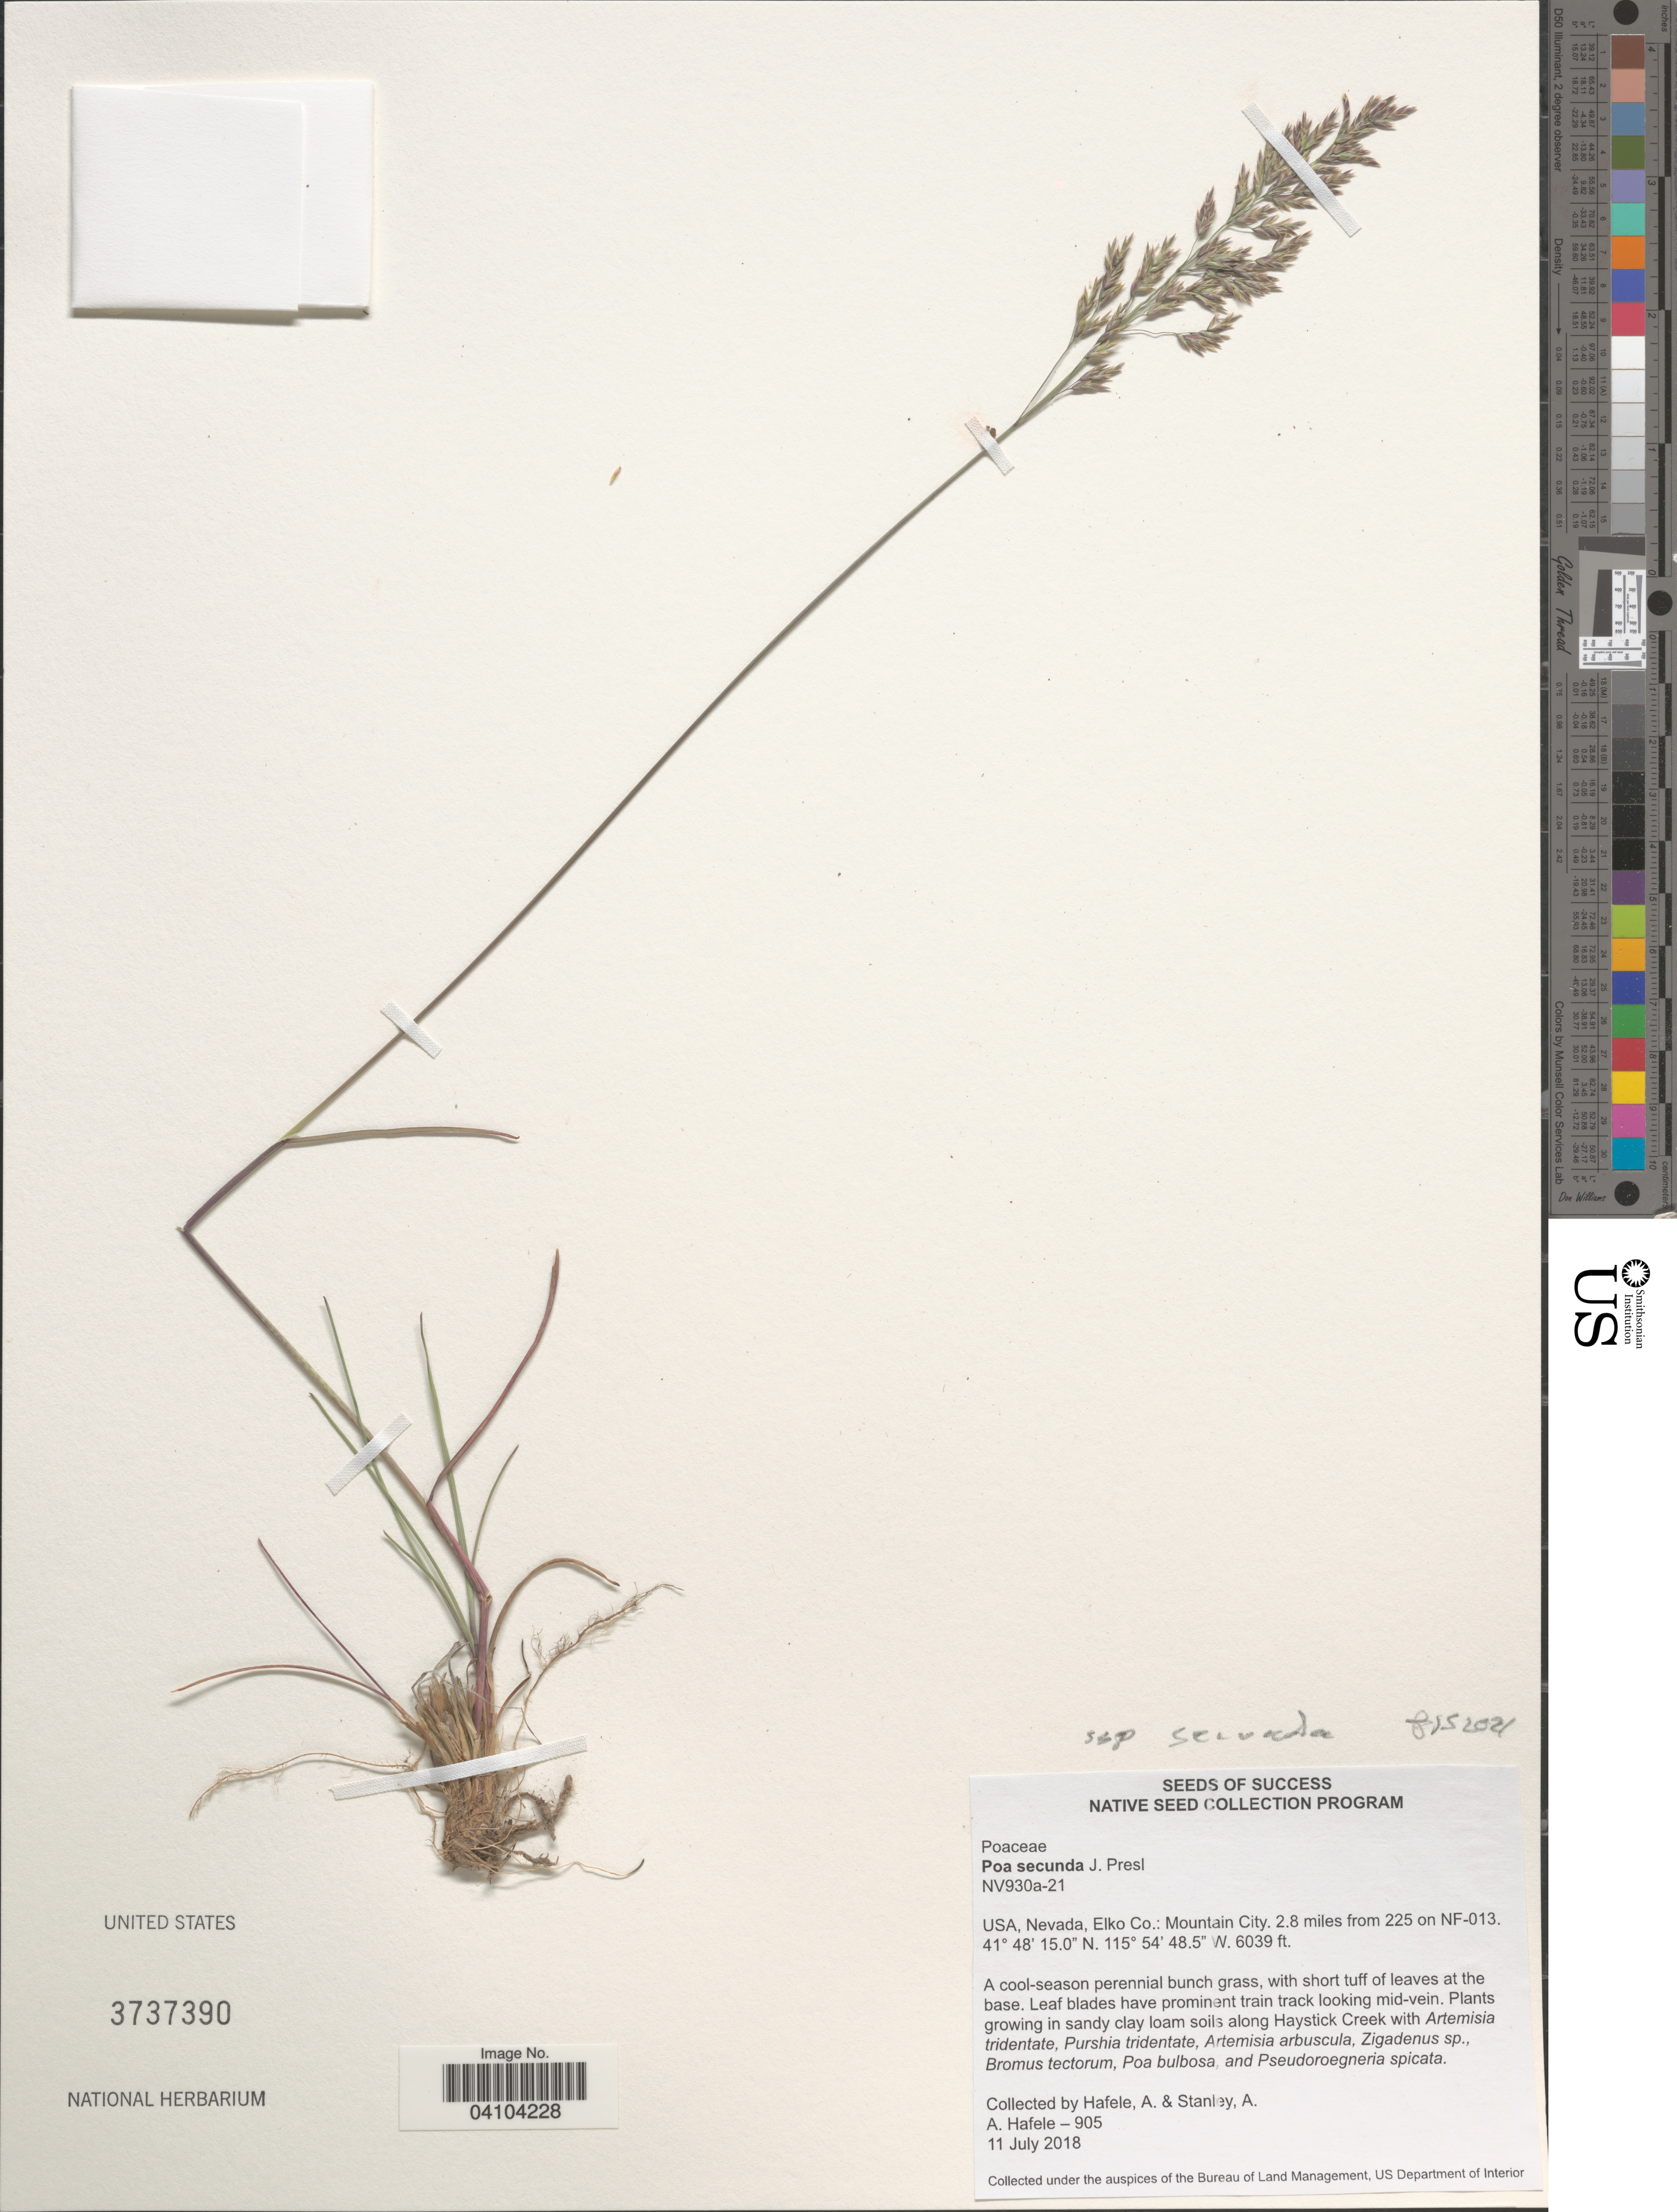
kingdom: Plantae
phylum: Tracheophyta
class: Liliopsida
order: Poales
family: Poaceae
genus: Poa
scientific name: Poa secunda subsp. secunda var. secunda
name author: J. Presl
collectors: A. Hafele & A. Stanley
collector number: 905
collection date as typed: Transcribed d/m/y: 11/7/2018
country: United States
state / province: Nevada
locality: Elko Co.: Mountain City. 2.8 miles from 225 on NF-013.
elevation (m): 1841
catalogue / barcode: US 3737390